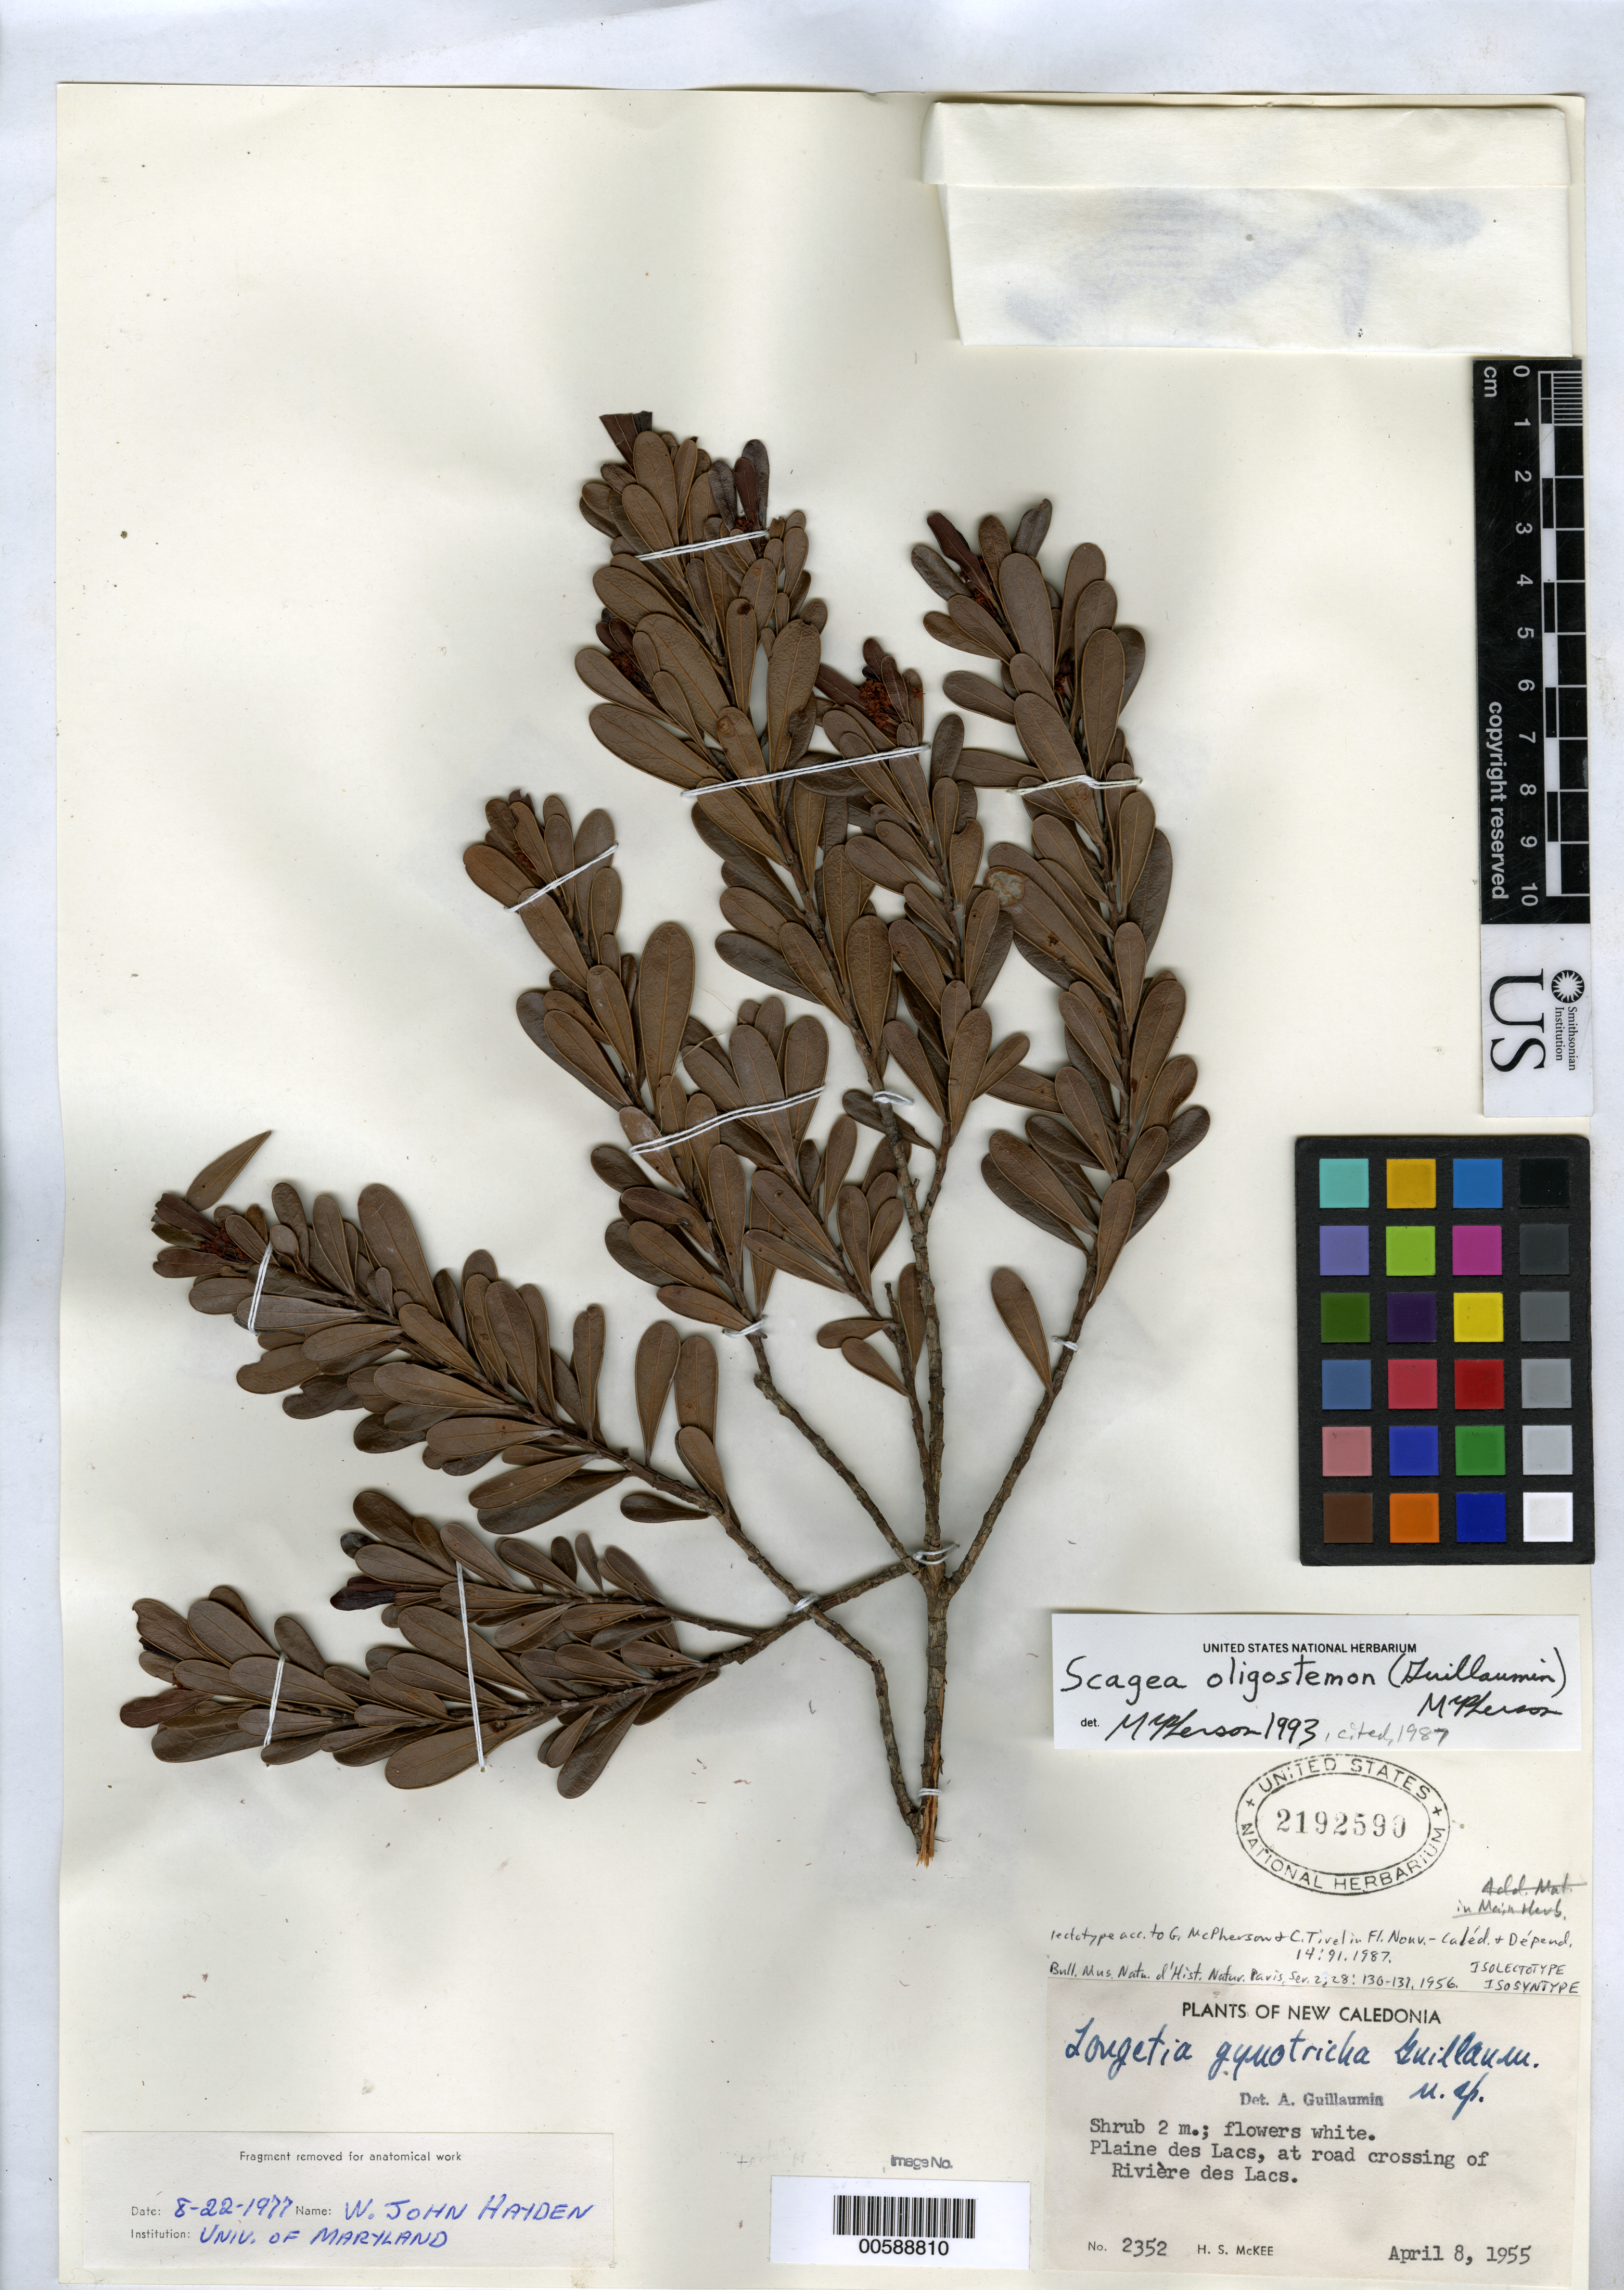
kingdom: Plantae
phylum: Tracheophyta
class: Magnoliopsida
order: Malpighiales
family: Picrodendraceae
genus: Longetia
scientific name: Longetia gynotricha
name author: Guillaumin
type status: Isolectotype; Isosyntype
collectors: H. S. MacKee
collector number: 2352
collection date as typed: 08 Apr 1955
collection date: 1955-04-08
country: New Caledonia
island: New Caledonia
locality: Plaine des lacs, road crossing of Riviere des Lacs.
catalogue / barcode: US 2192590